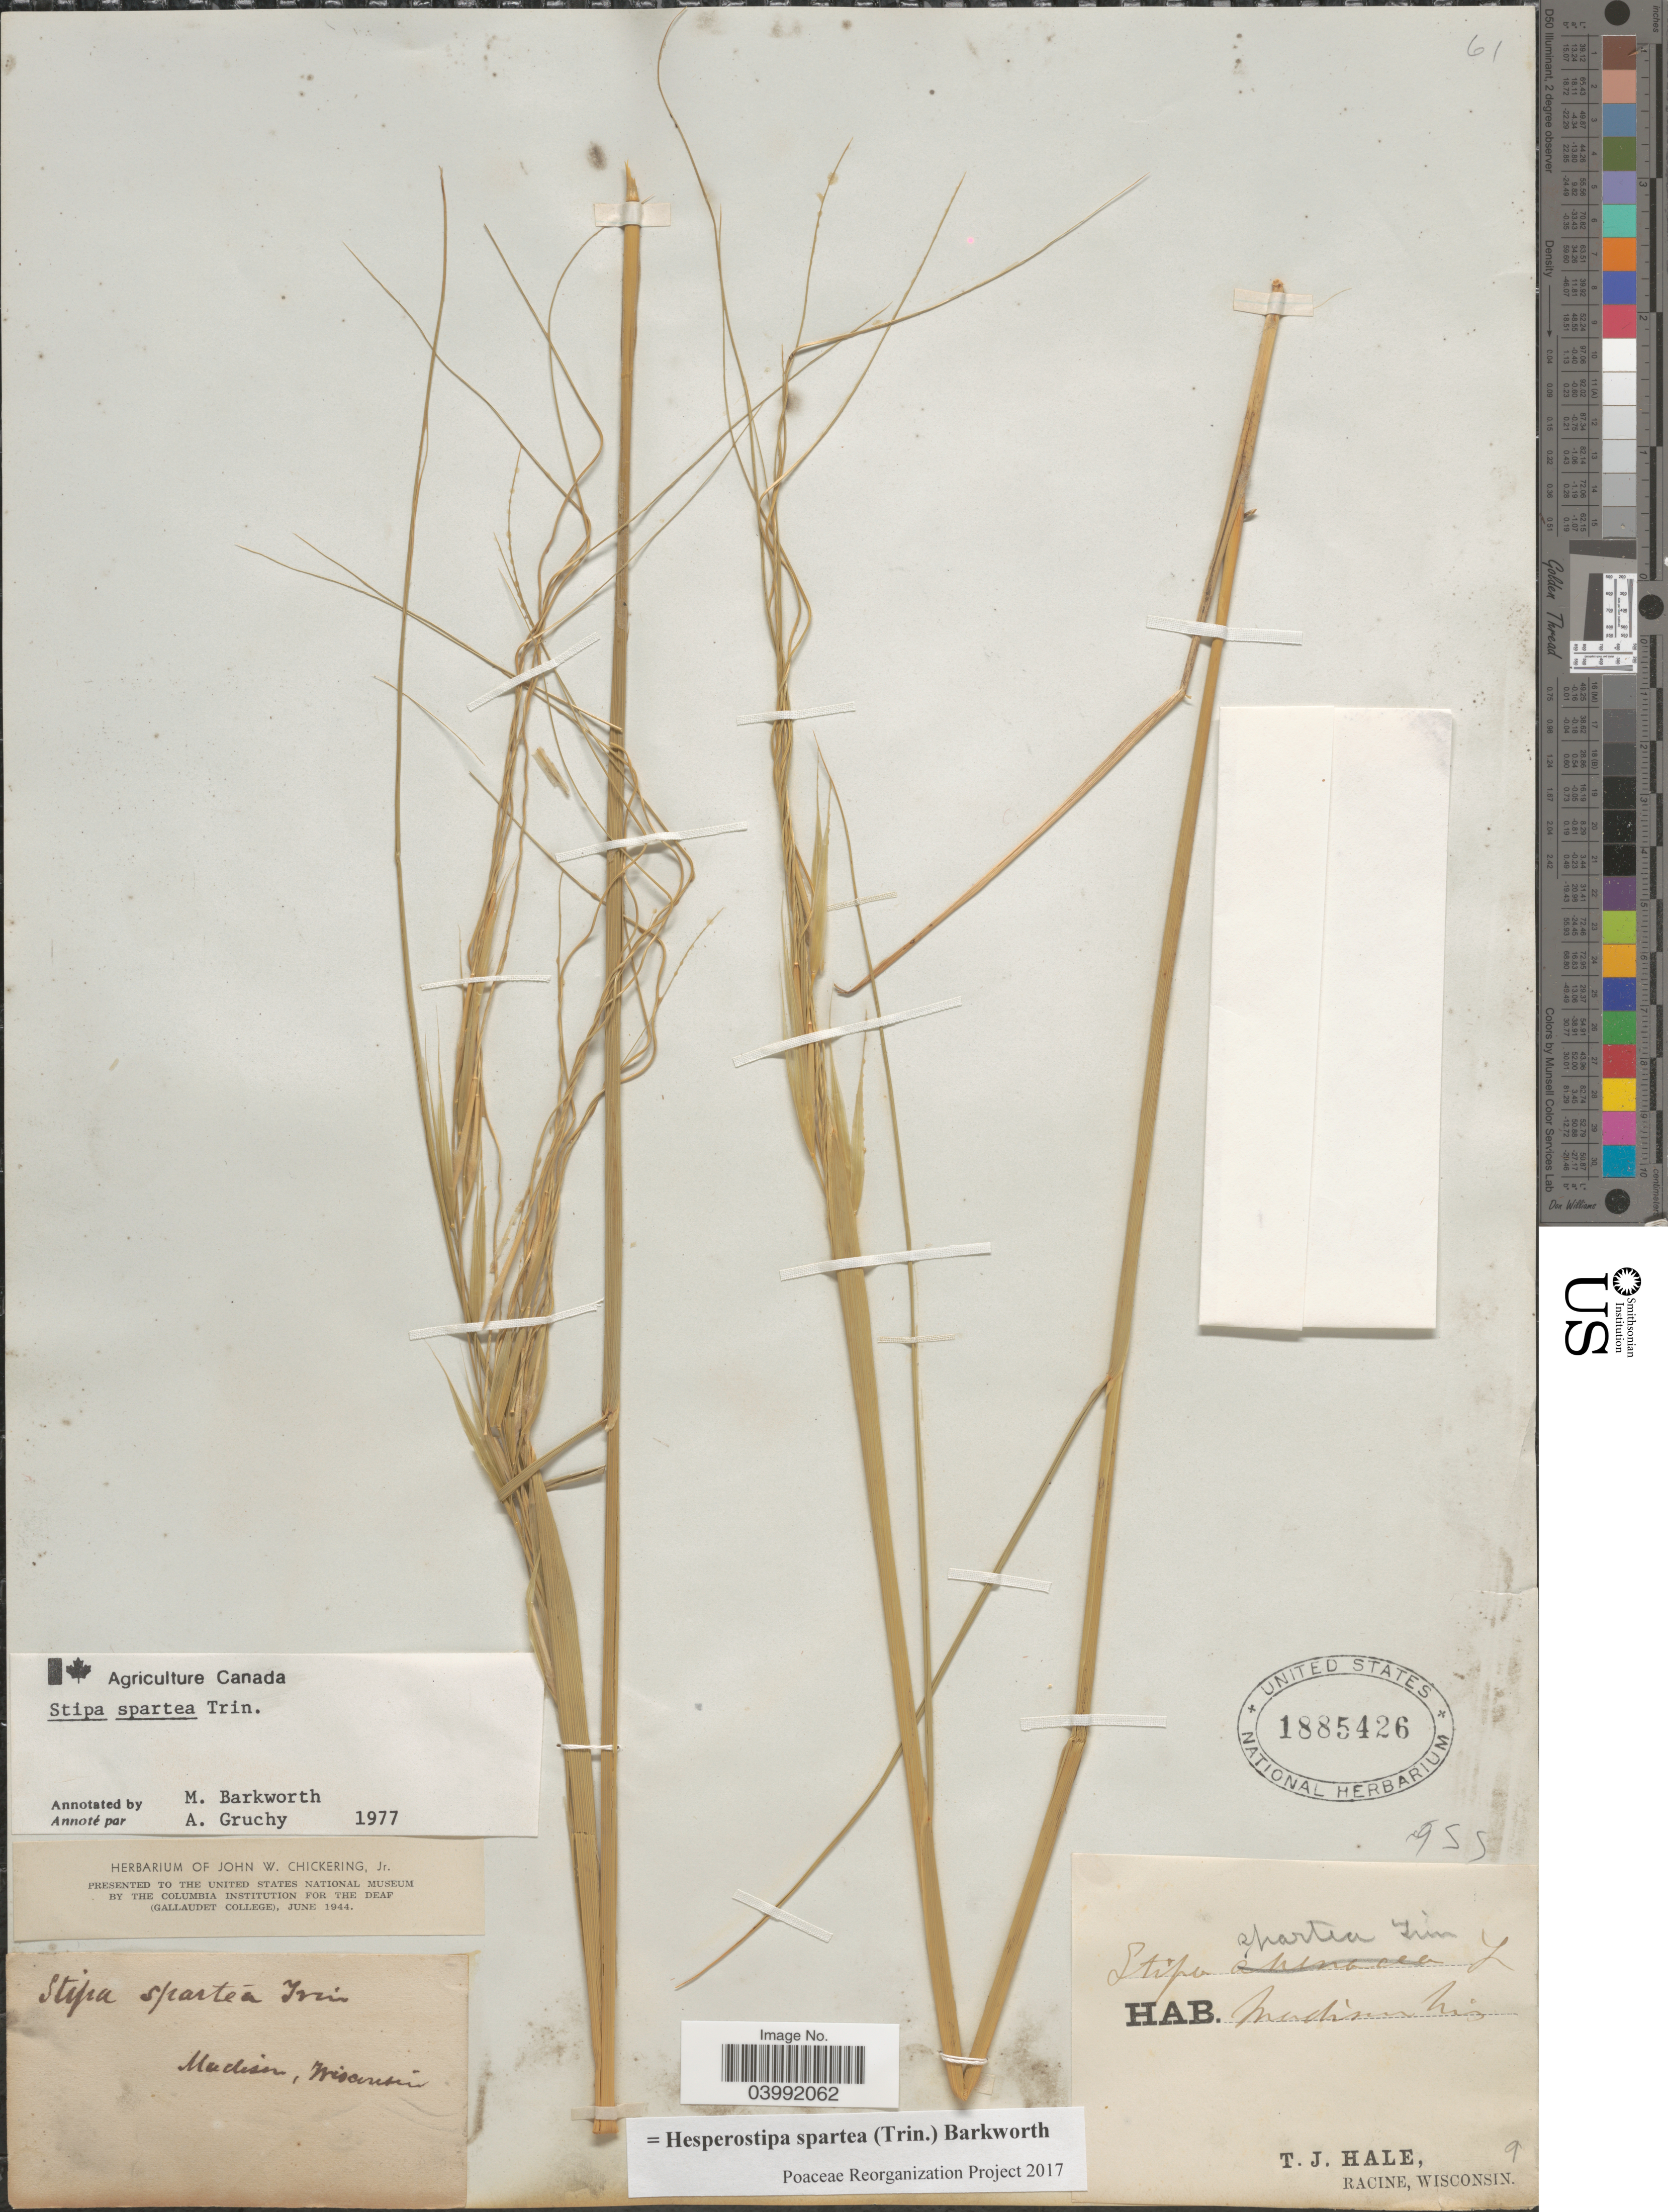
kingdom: Plantae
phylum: Tracheophyta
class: Liliopsida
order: Poales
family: Poaceae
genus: Hesperostipa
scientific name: Hesperostipa spartea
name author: (Trin.) Barkworth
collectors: T. Hale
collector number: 9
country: United States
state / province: Wisconsin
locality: Madison.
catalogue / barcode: US 1885426